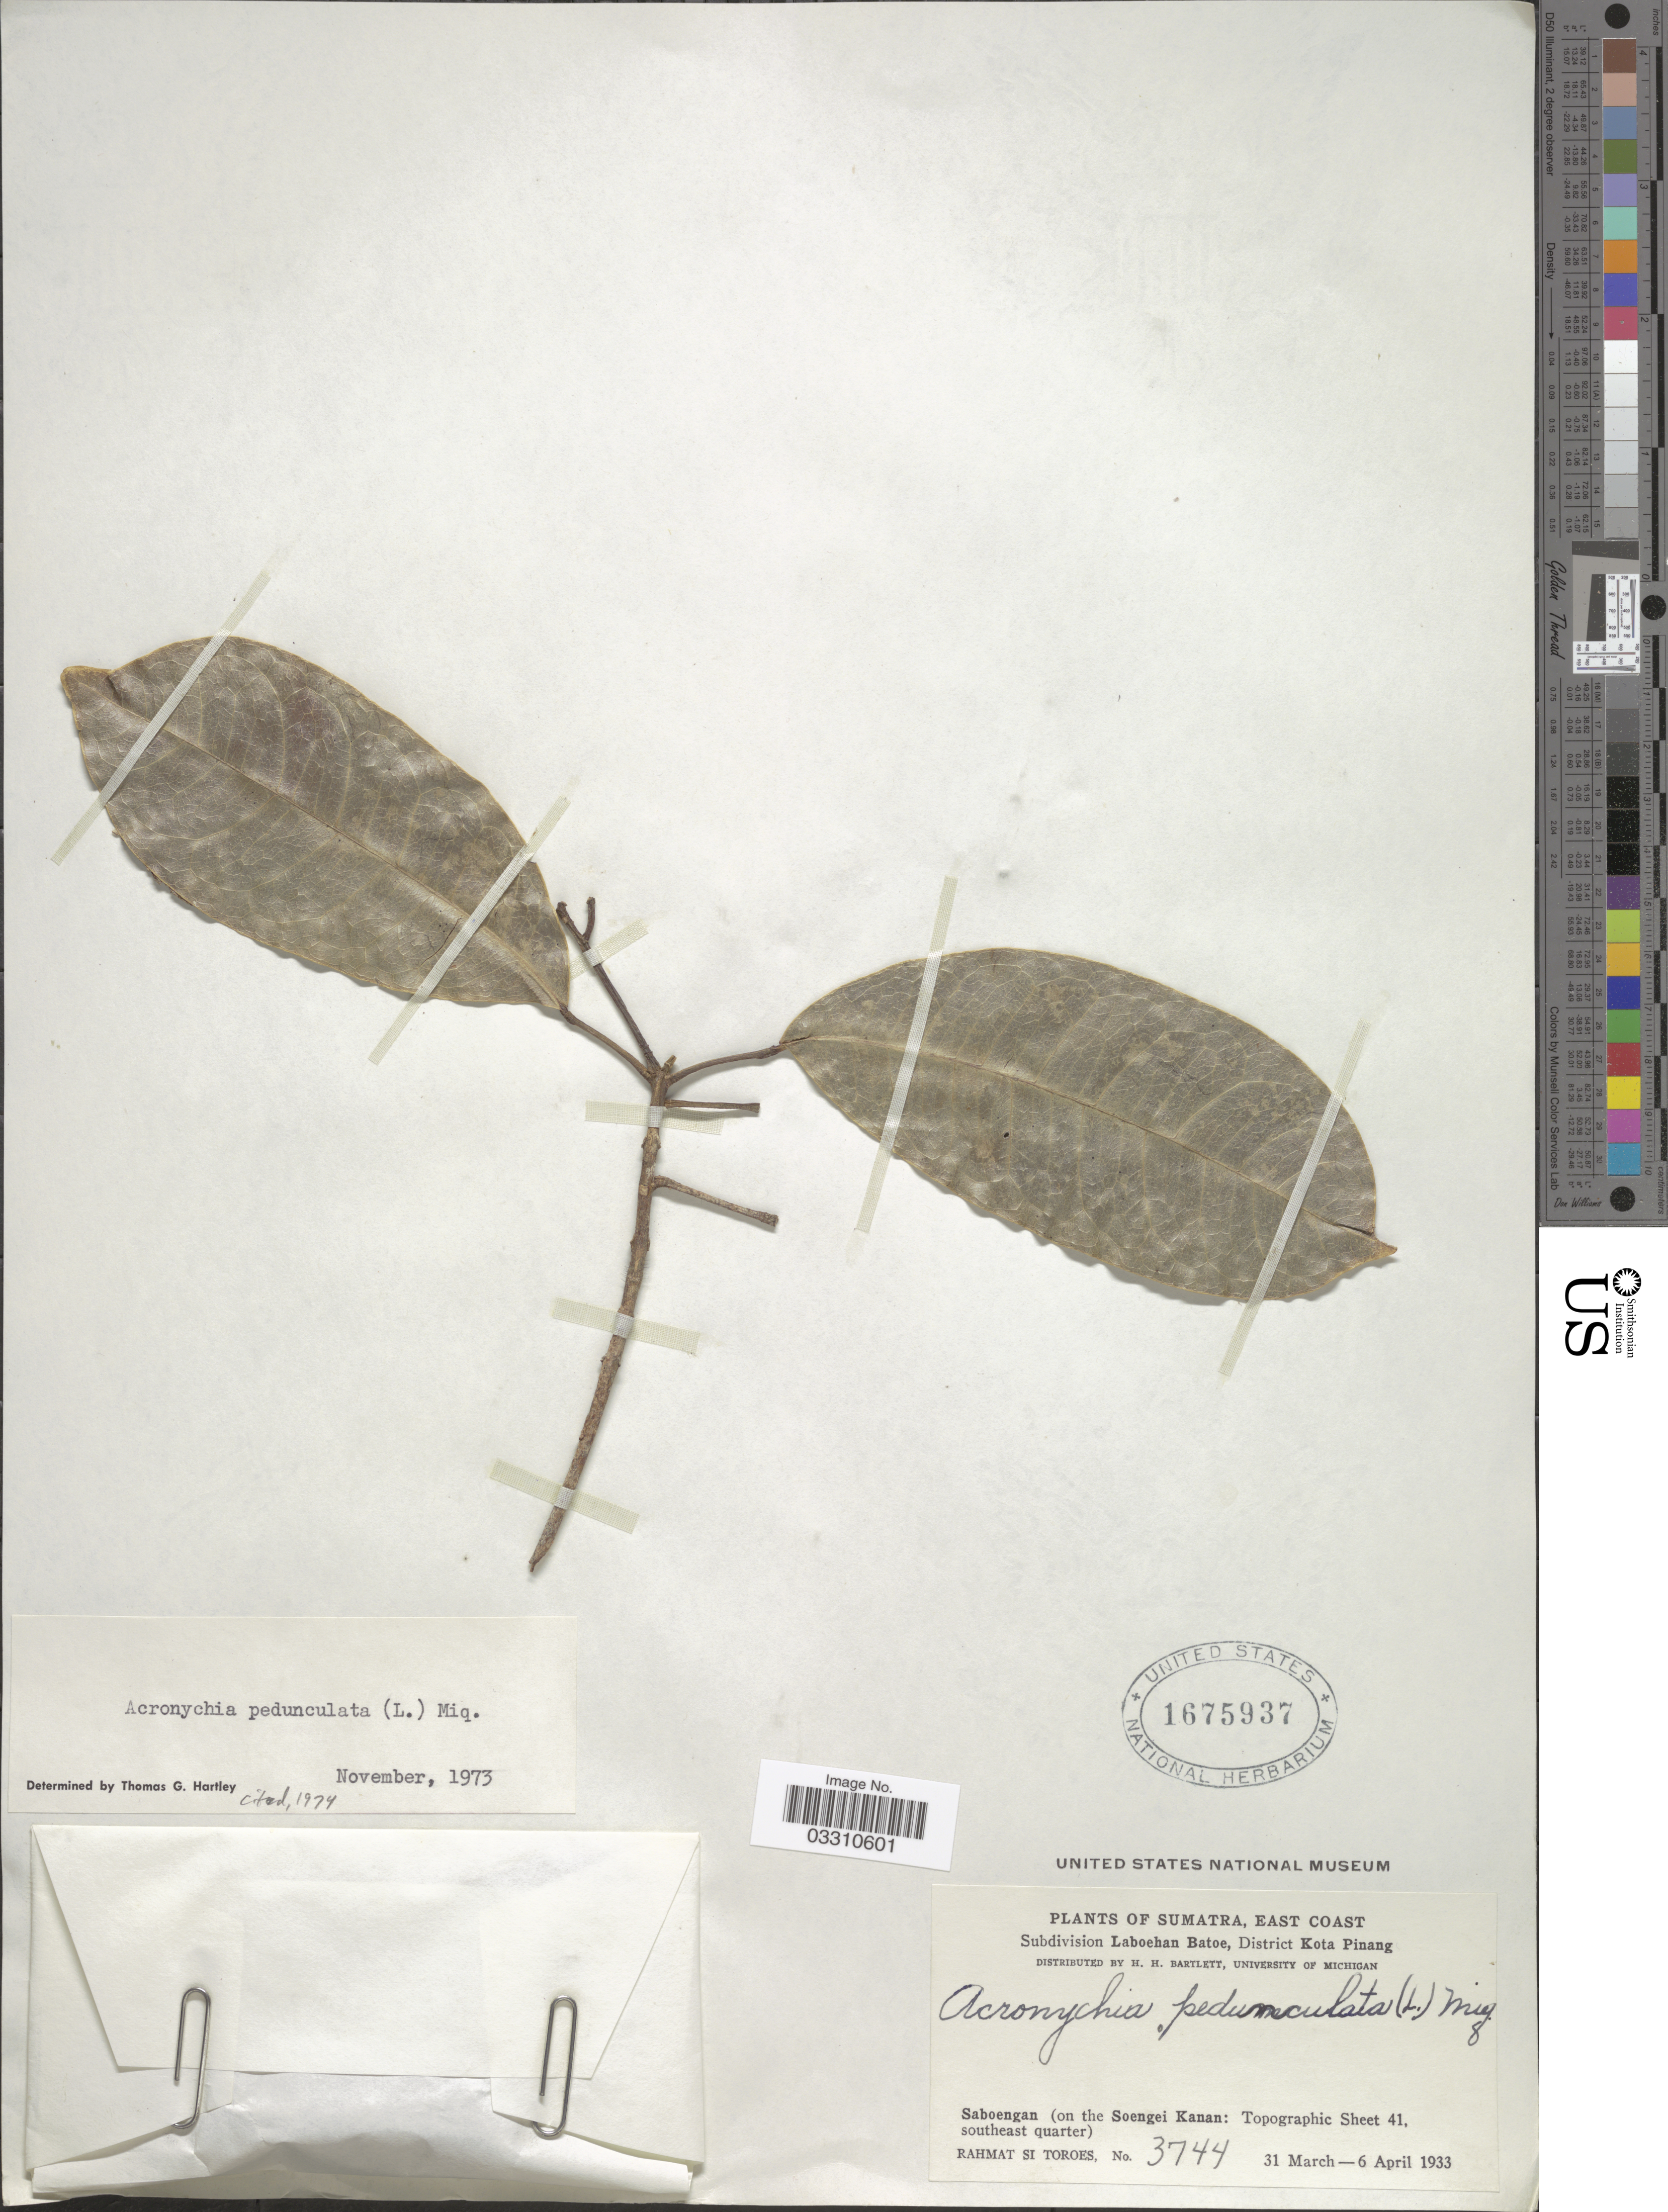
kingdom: Plantae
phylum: Tracheophyta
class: Magnoliopsida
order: Sapindales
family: Rutaceae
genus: Acronychia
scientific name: Acronychia pedunculata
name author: (L.) Miq.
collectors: Rahmat Si Boeea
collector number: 3744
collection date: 1933-03-31/1933-04-06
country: Indonesia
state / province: Sumatra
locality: East Coast. Subdivision Laboehan Batoe, District Kota Pinang. Saboengan (on the Soengei Kanan: Topographic Sheet 41, southeast quarter).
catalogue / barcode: US 1675937